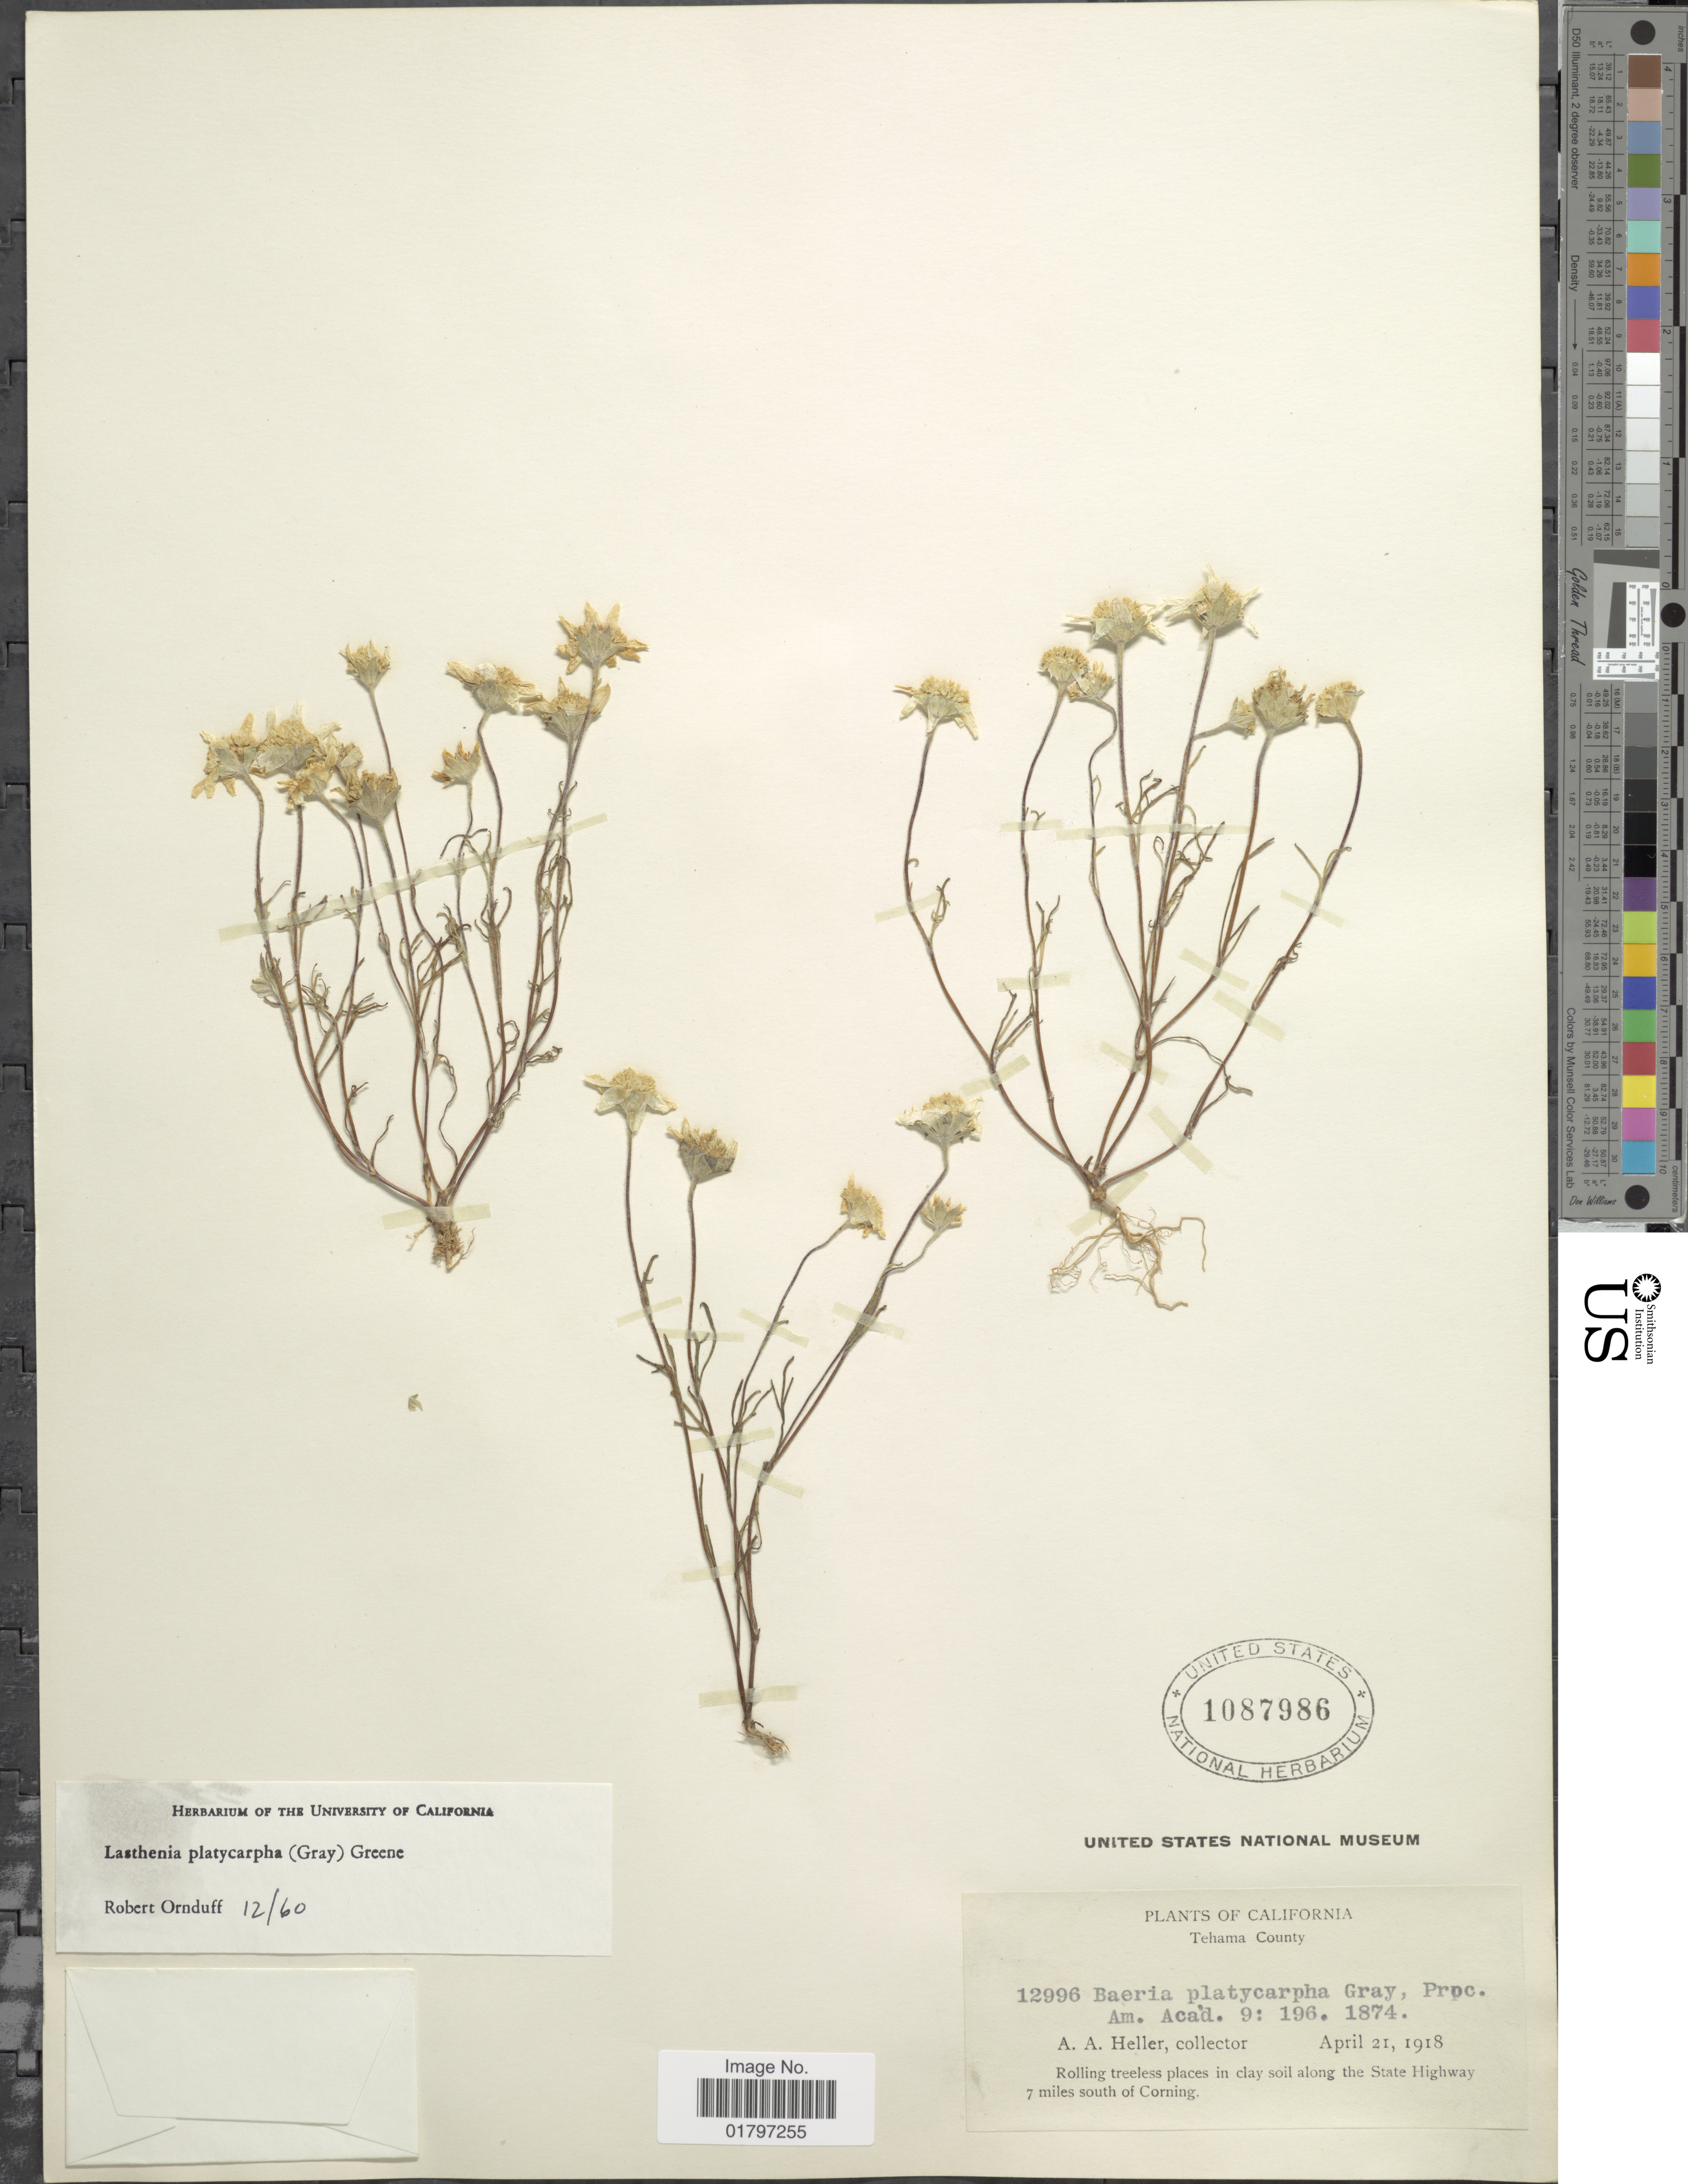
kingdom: Plantae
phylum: Tracheophyta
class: Magnoliopsida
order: Asterales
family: Asteraceae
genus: Lasthenia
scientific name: Lasthenia platycarpha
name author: (A. Gray) Greene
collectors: A. A. Heller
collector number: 12996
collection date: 1918-04-21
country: United States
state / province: California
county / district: Tehama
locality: Tehama County. Rolling treeless places in clay soil along the State Highway 7 miles south of Corning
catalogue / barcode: US 1087986